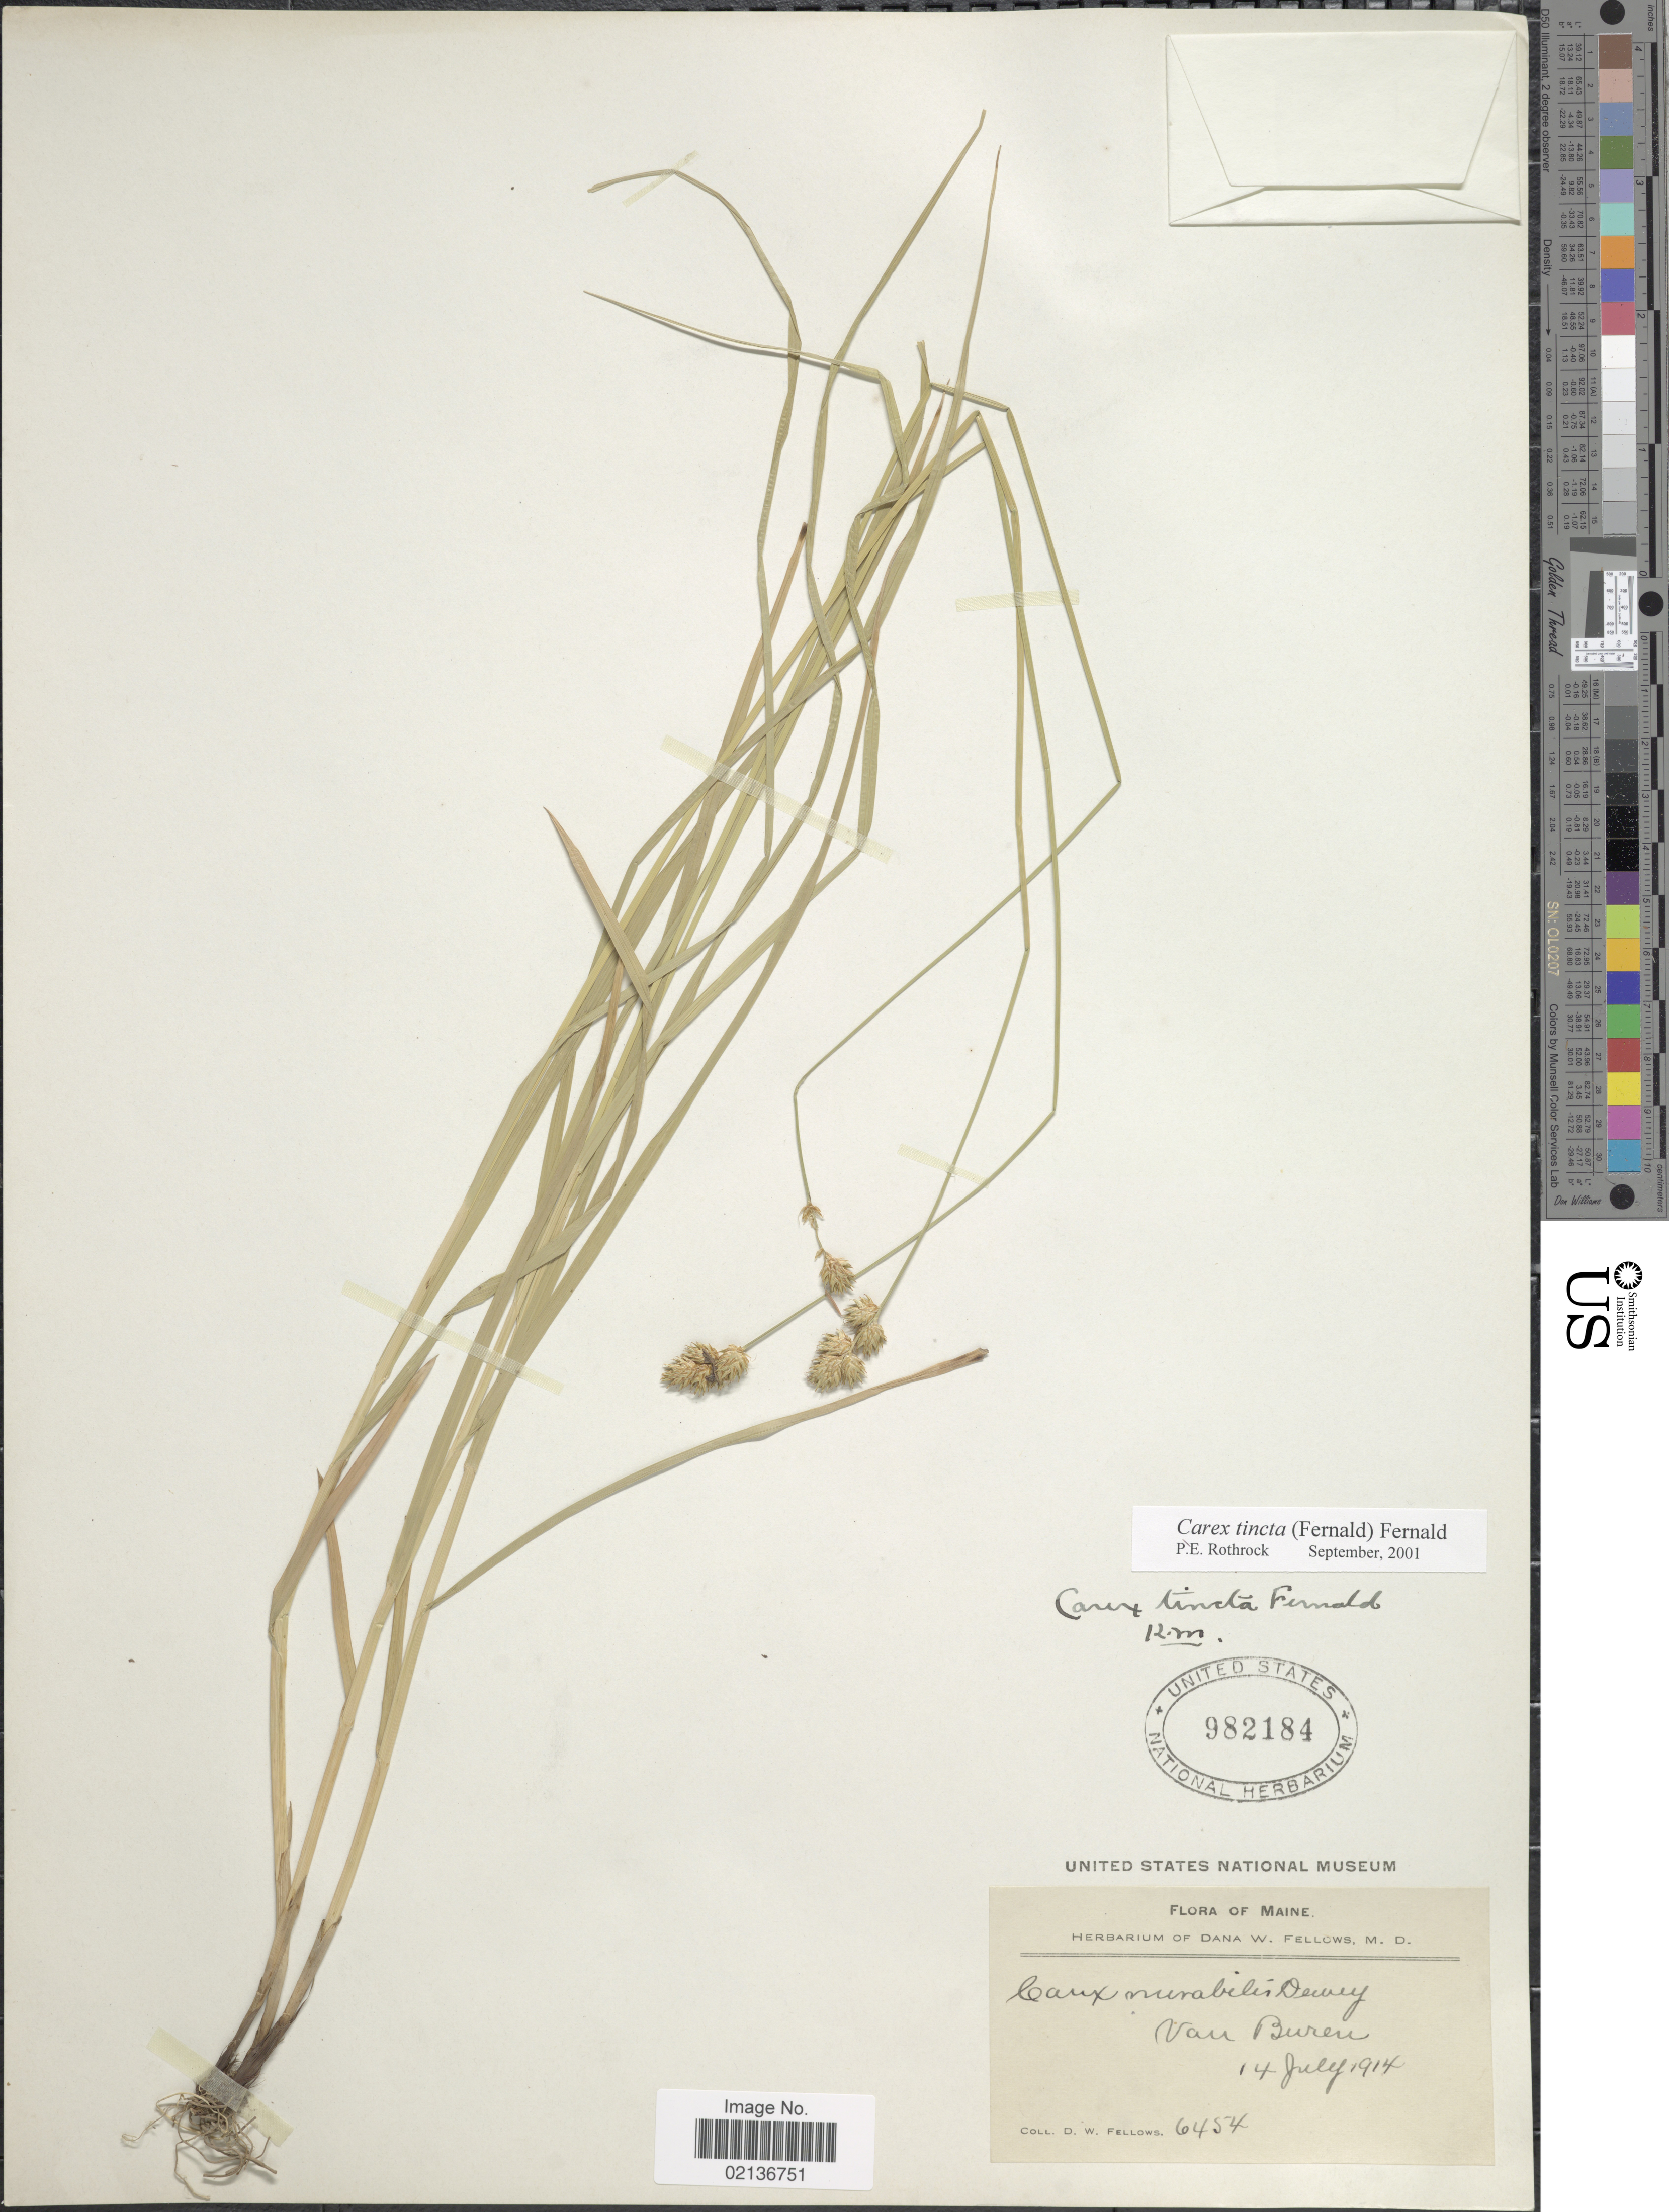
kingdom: Plantae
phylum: Tracheophyta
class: Liliopsida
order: Poales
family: Cyperaceae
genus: Carex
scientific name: Carex tincta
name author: (Fernald) Fernald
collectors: D. W. Fellows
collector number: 6454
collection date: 1914-07-14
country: United States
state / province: Maine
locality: Van Buren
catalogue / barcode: US 982184